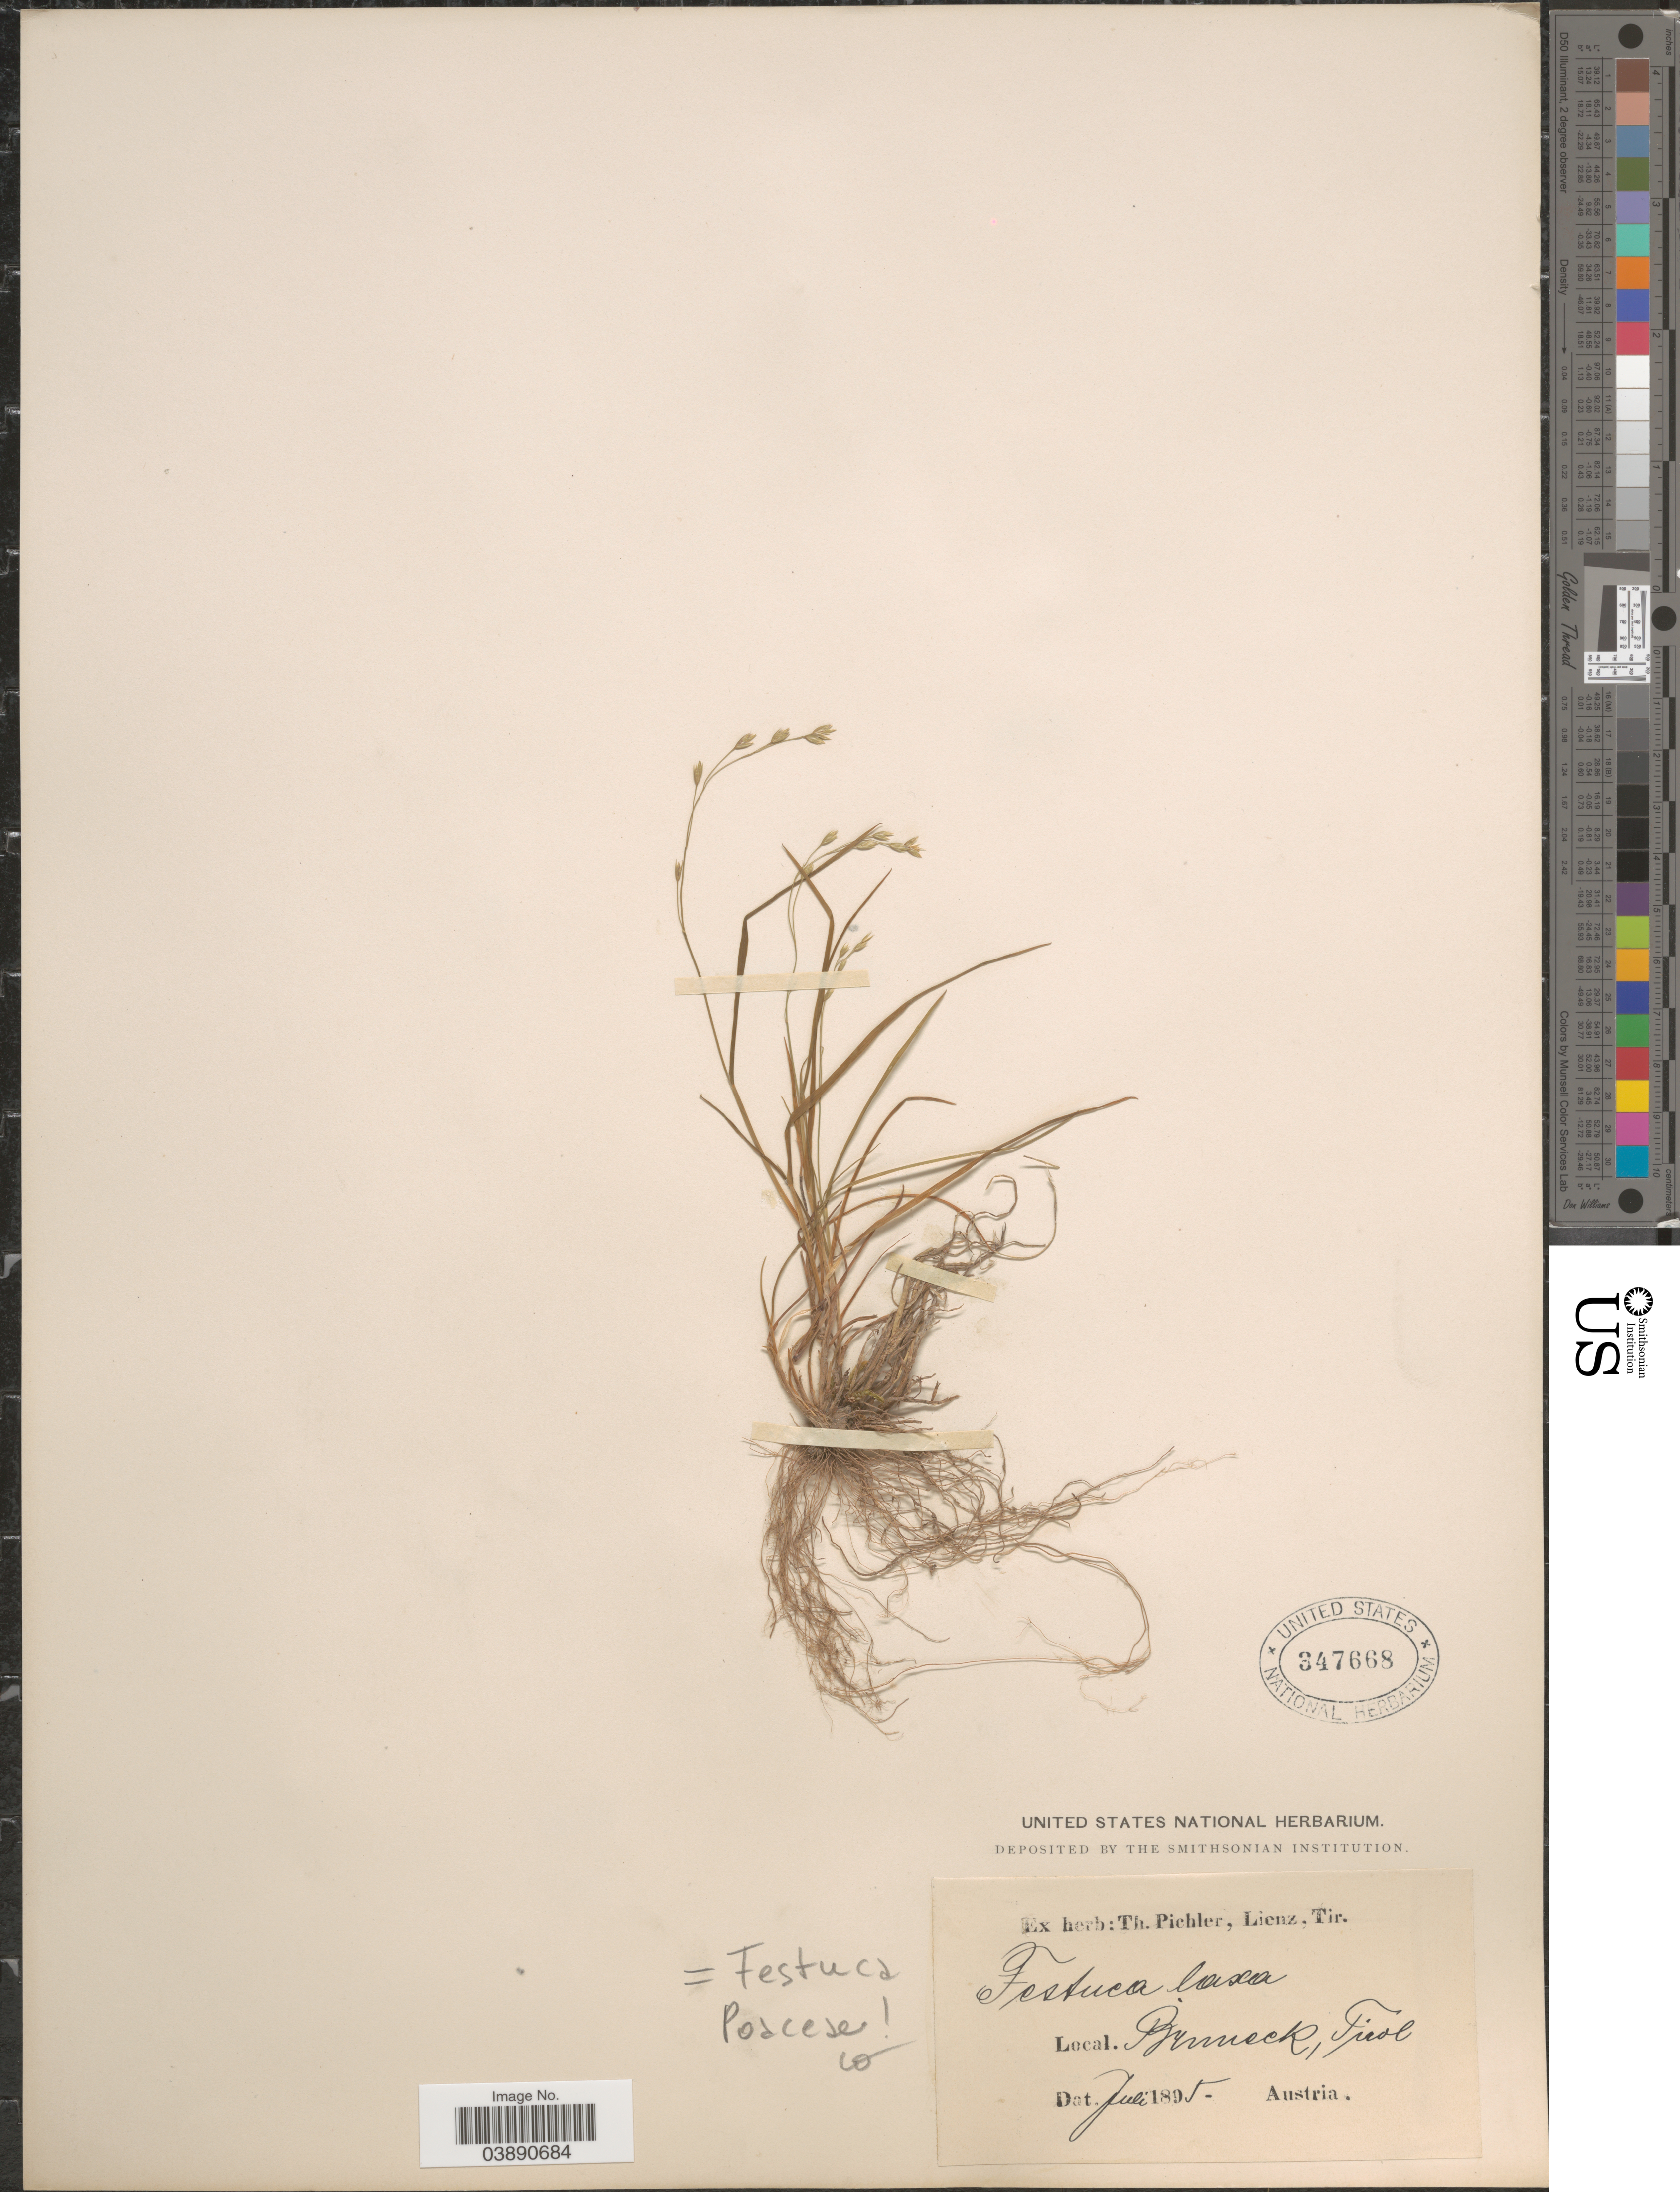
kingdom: Plantae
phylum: Tracheophyta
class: Liliopsida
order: Poales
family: Poaceae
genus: Festuca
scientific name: Festuca sp.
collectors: ex herb. T. Pichler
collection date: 1895-07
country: Italy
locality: Bruneck, Tirol. Austria.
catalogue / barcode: US 347668